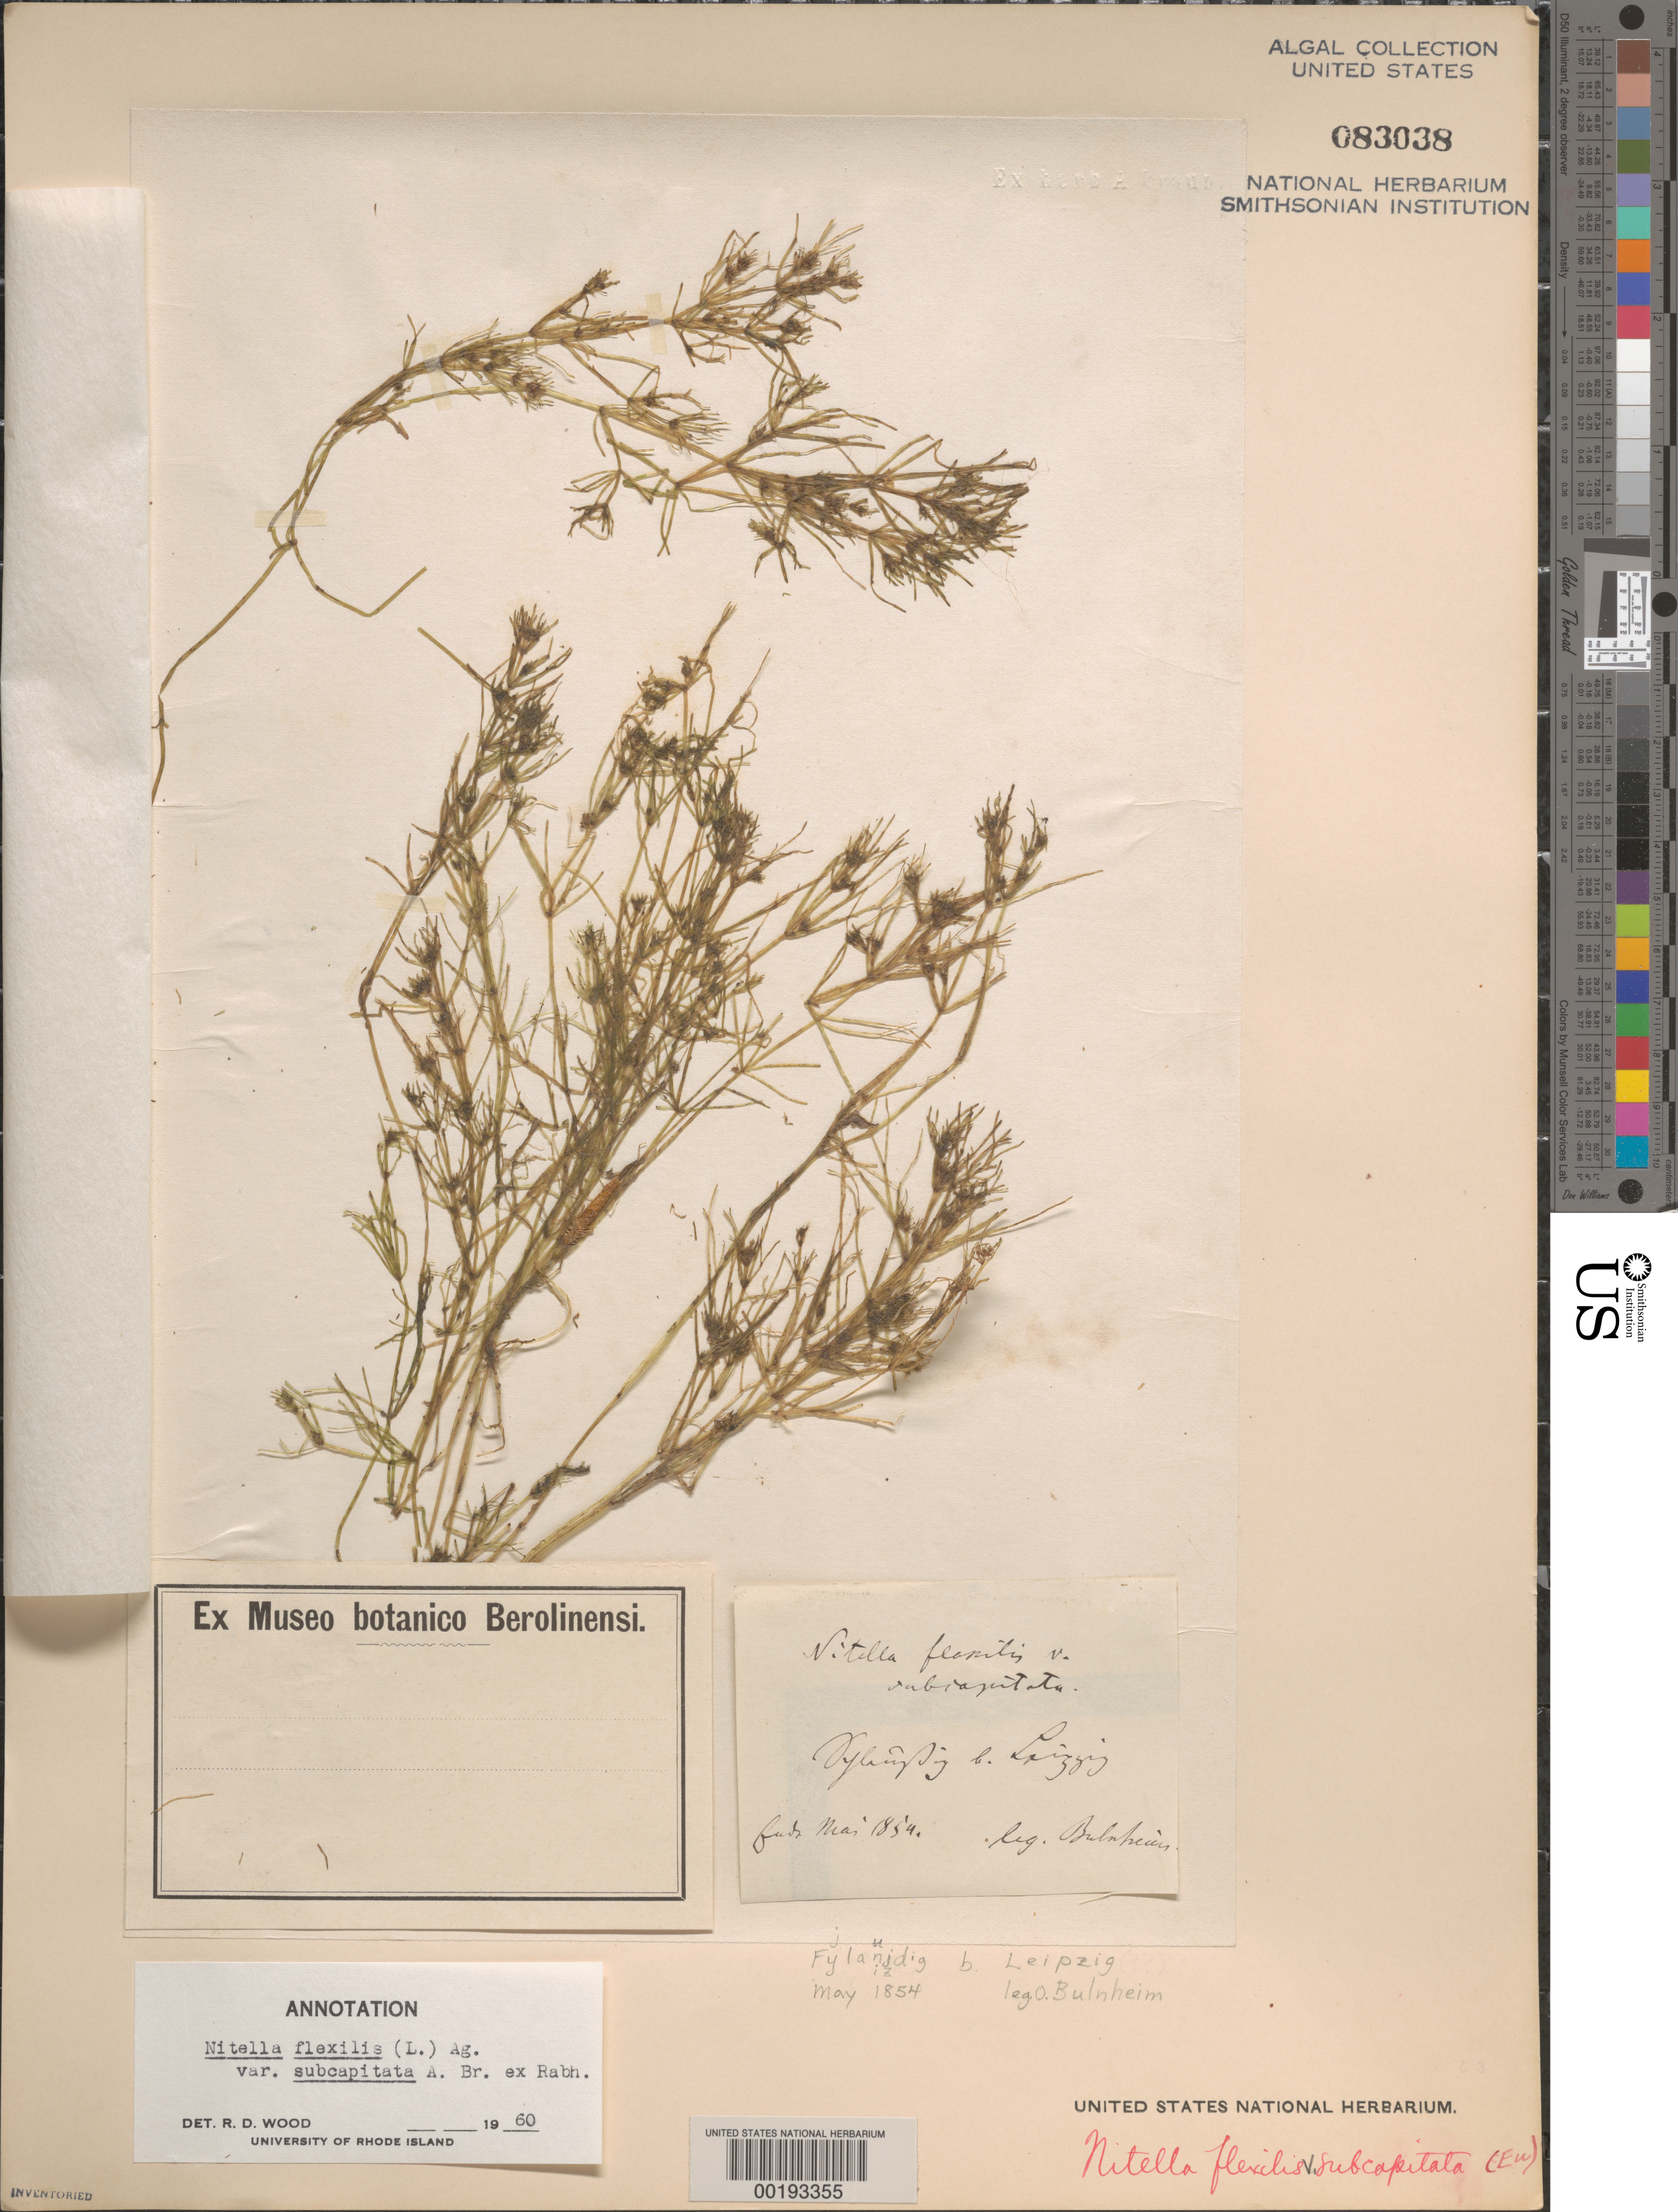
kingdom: Plantae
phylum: Charophyta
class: Charophyceae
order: Charales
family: Characeae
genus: Nitella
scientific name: Nitella flexilis var. subcapitata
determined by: Wood, R. D.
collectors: O. Bulnheim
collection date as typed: May 1854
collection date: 1854-05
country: Germany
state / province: Sachsen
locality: Near leipzig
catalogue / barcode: US 83038